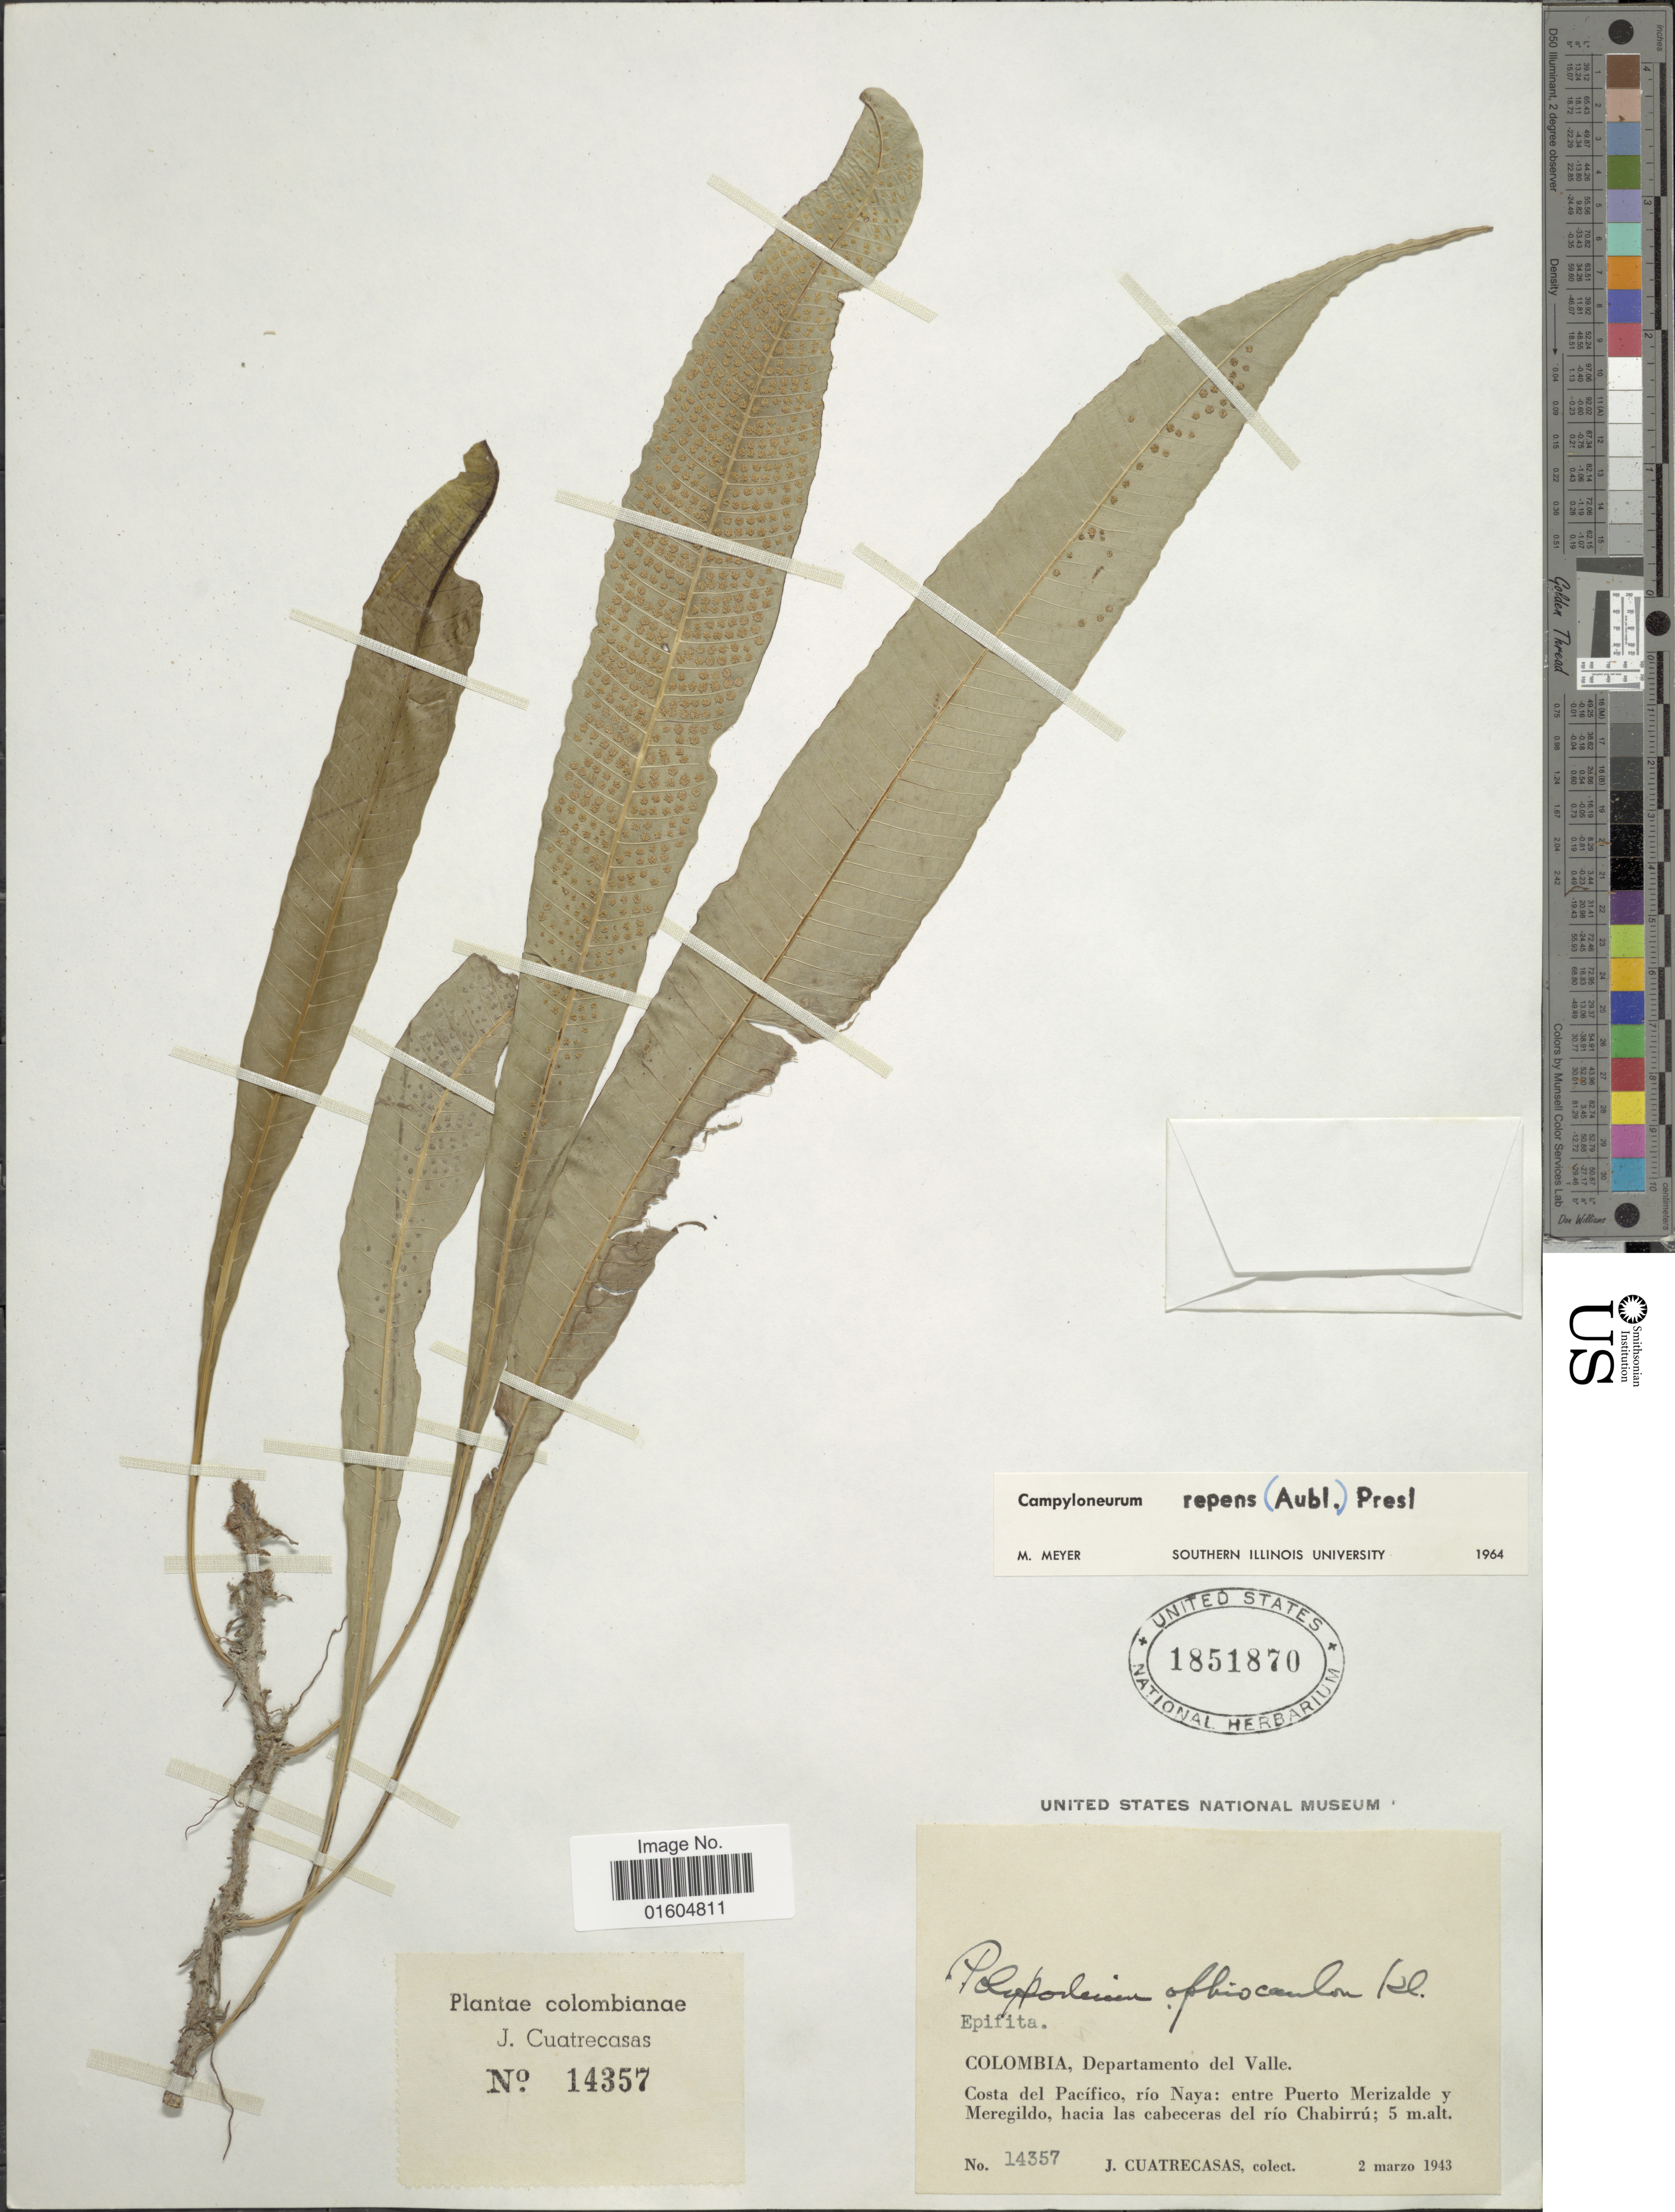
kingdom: Plantae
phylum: Tracheophyta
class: Polypodiopsida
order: Polypodiales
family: Polypodiaceae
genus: Campyloneurum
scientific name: Campyloneurum repens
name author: (Aubl.) C. Presl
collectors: J. Cuatrecasas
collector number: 14357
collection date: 1943-03-02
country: Colombia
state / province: Valle del Cauca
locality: Colombia, Departemento del Valle. Costa del Pacifico, rio Naya: entre Puerto Merizalde y <eregildo, hacia las cabeceras del rio Chabirru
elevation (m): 5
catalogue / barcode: US 1851870